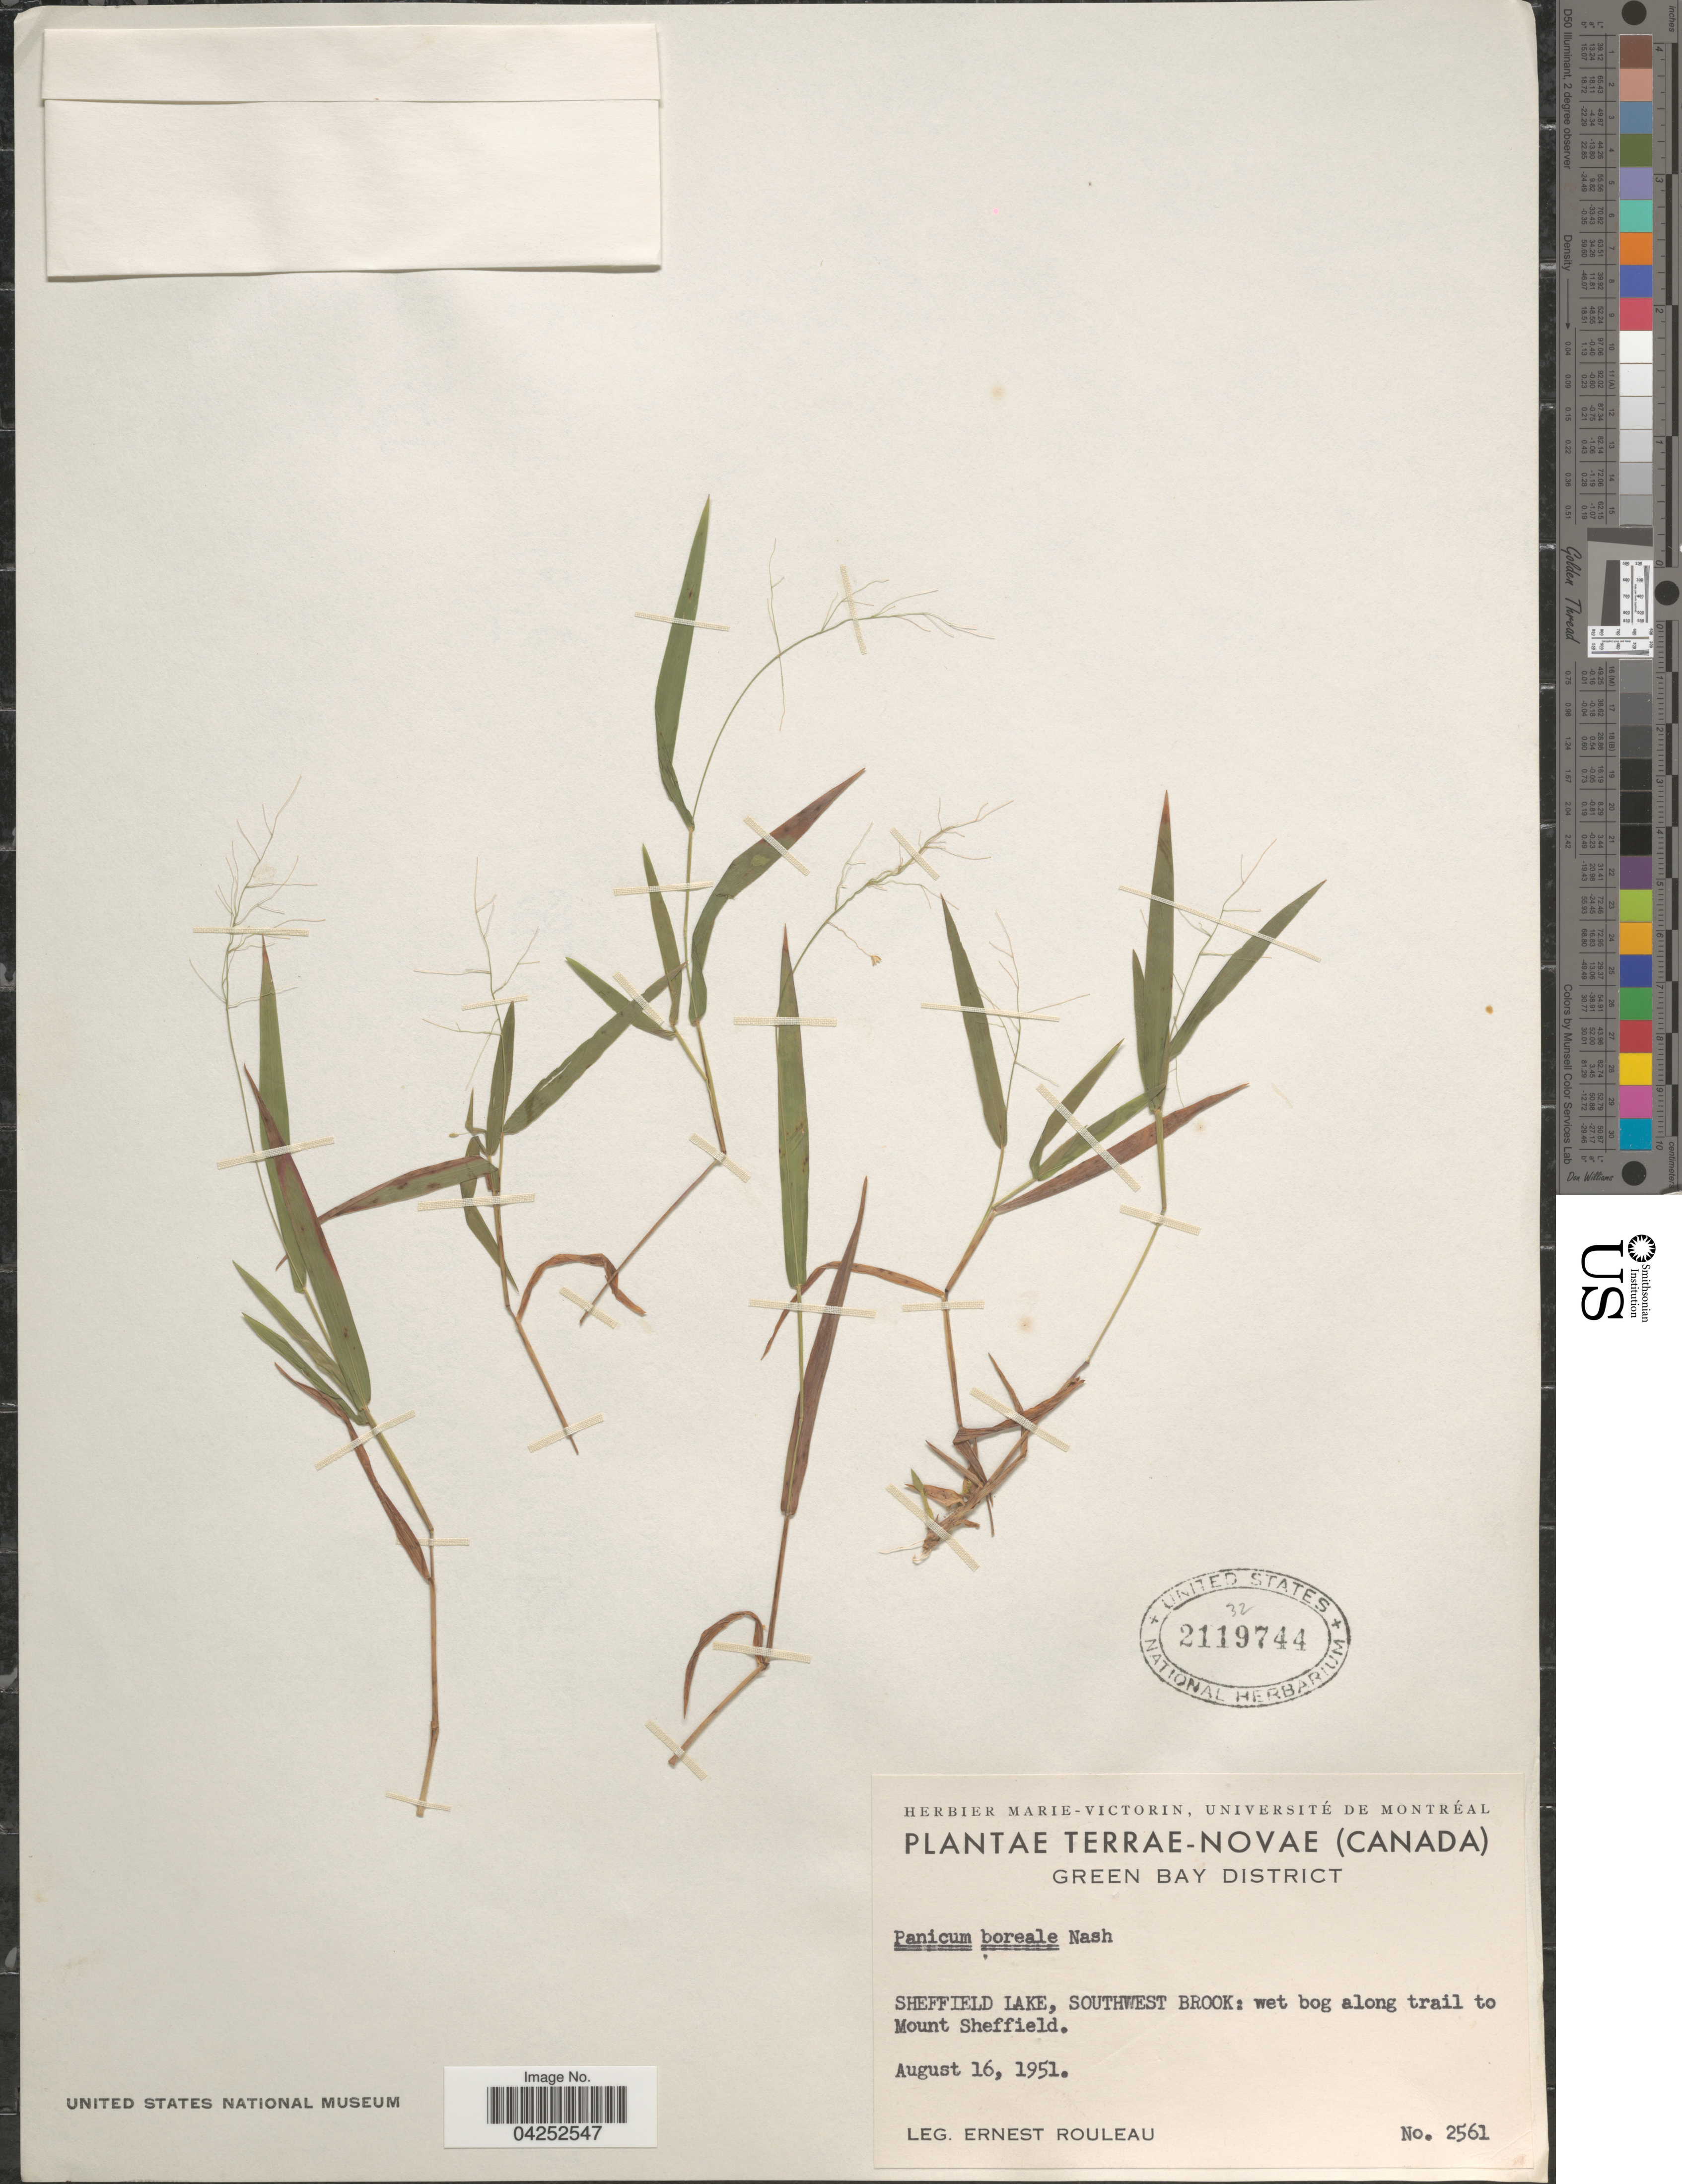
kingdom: Plantae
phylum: Tracheophyta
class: Liliopsida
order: Poales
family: Poaceae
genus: Dichanthelium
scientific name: Dichanthelium boreale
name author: (Nash) Freckmann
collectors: J. Rouleau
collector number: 2561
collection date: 1951-08-16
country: Canada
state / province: Newfoundland and Labrador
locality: Terrae-Novae. Green Bay District. Sheffield Lake, Southwest Brook: wet bog along trail to Mount Sheffield.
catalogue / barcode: US 2119744